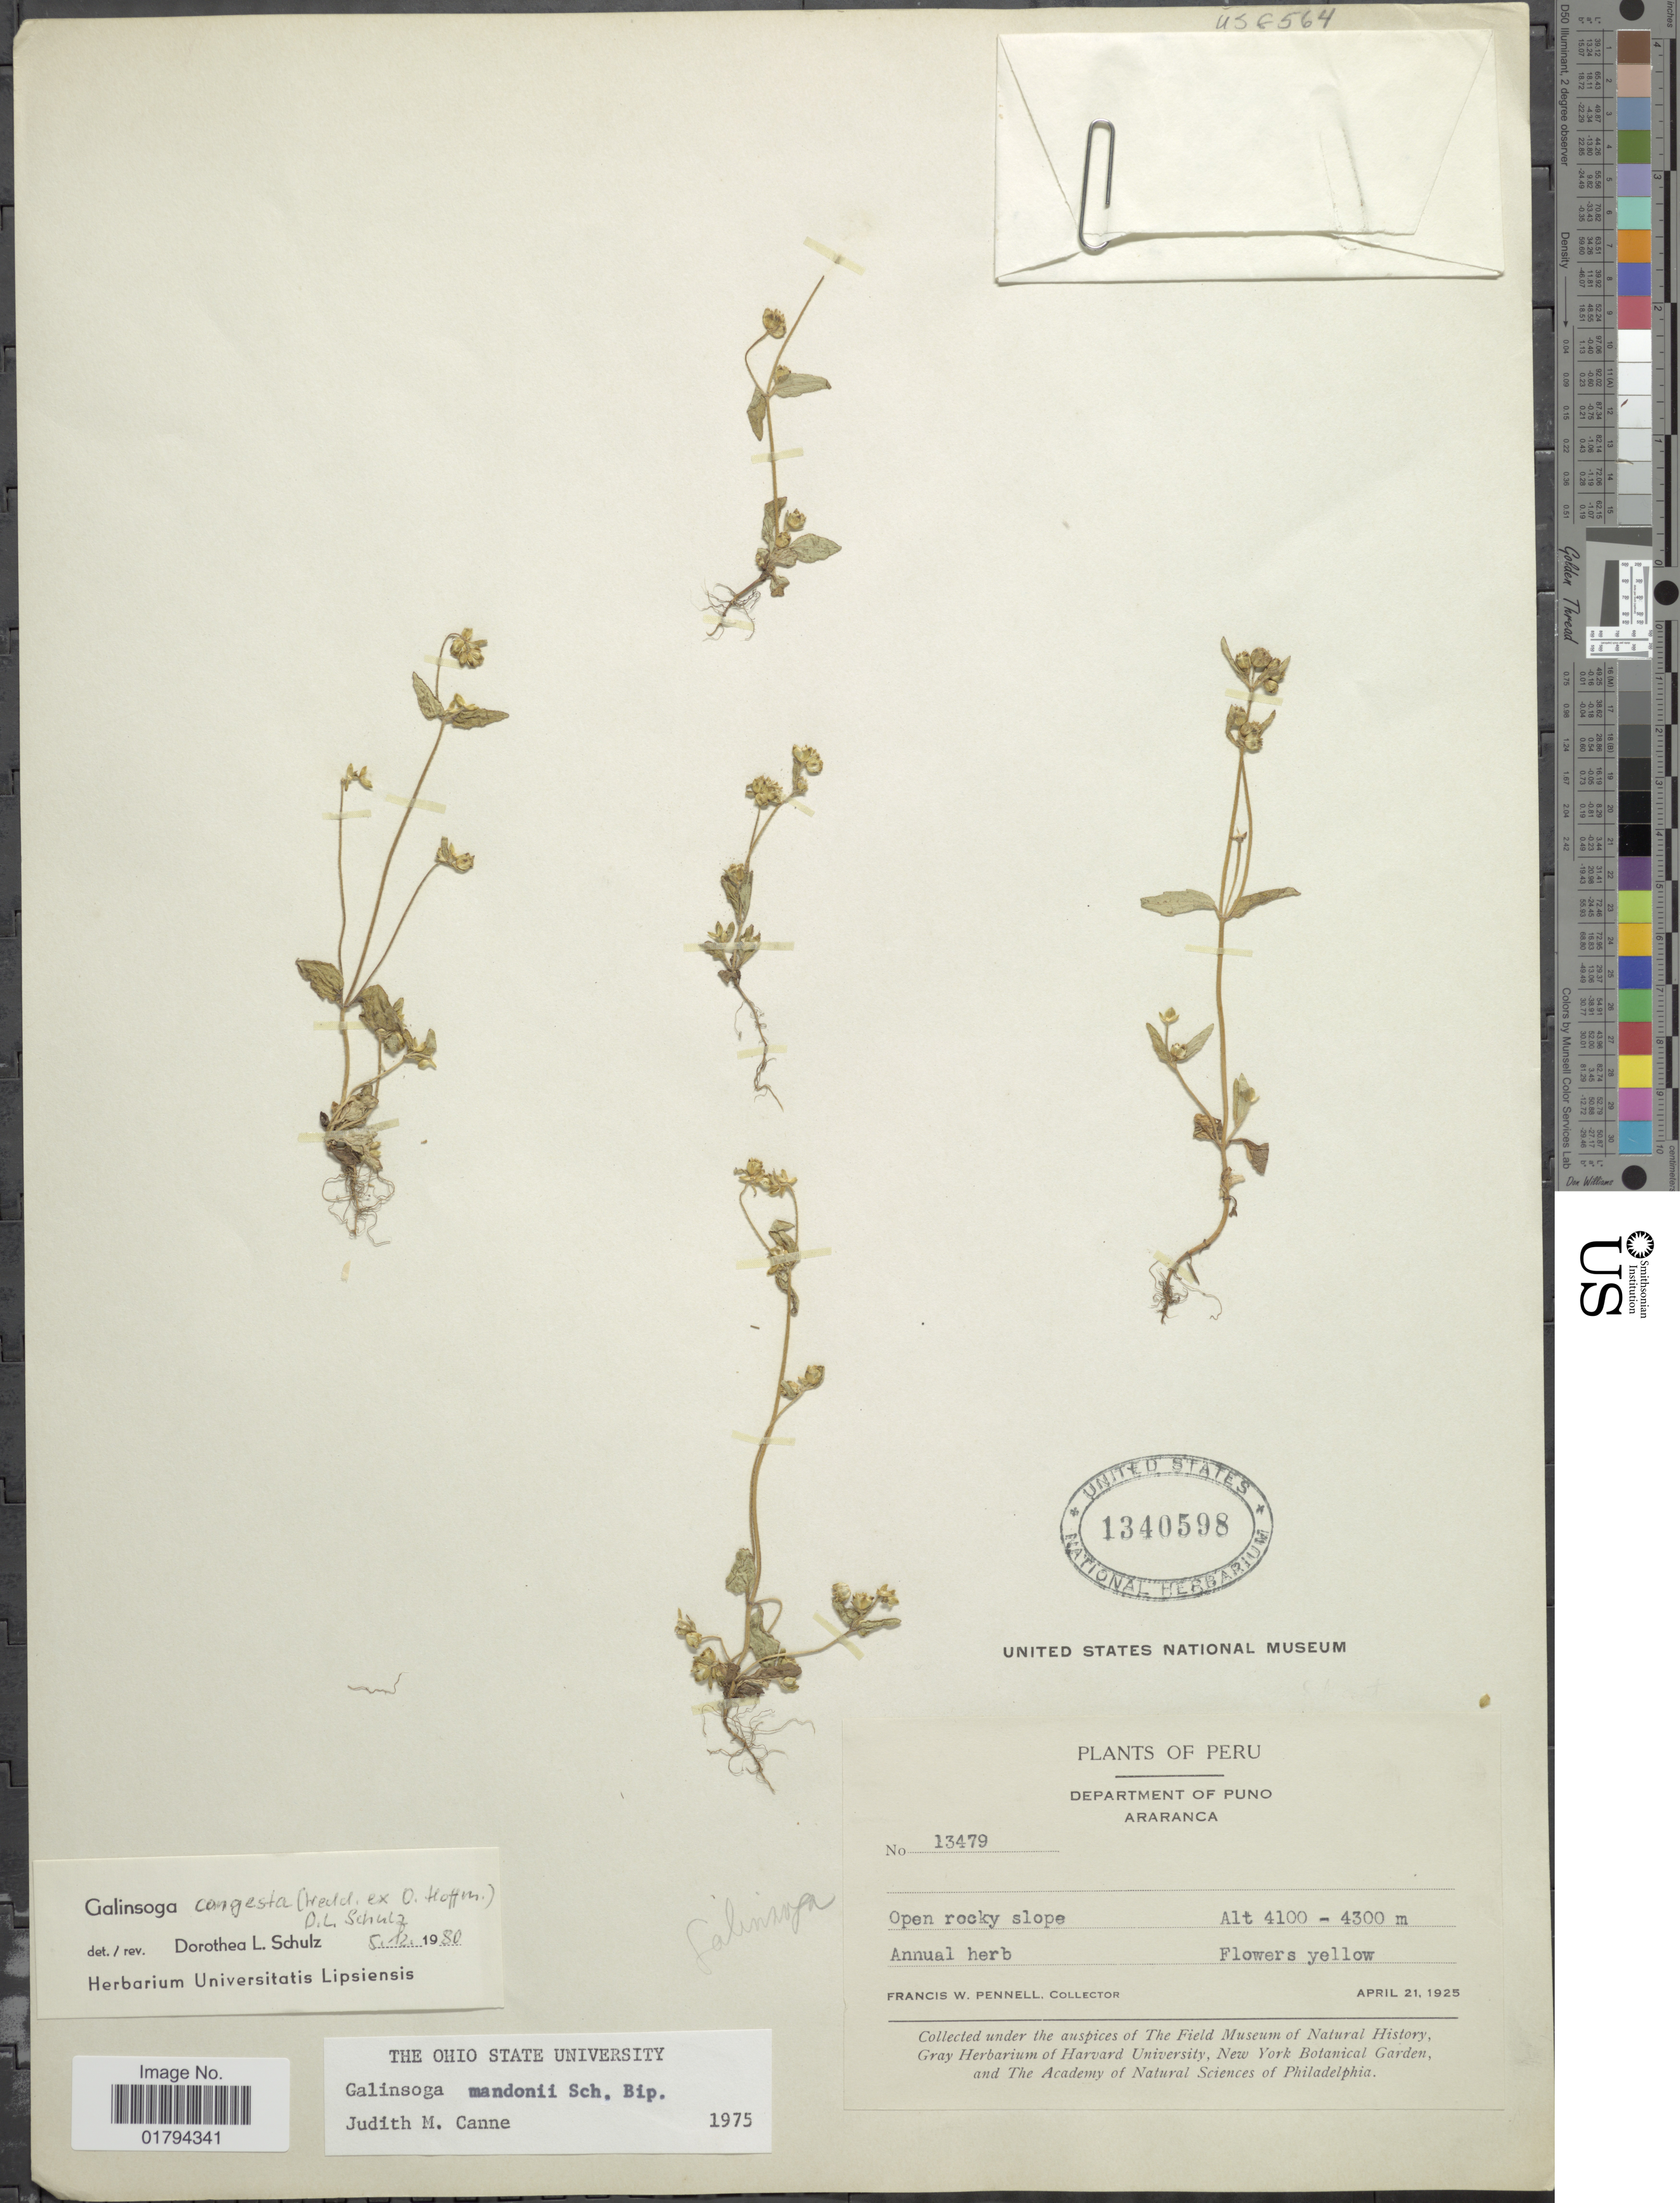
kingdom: Plantae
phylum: Tracheophyta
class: Magnoliopsida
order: Asterales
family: Asteraceae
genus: Galinsoga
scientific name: Galinsoga congesta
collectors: F. W. Pennell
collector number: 13479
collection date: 1925-04-21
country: Peru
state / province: Puno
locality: Araranca, on rocky slope.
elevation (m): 4100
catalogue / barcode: US 1340598